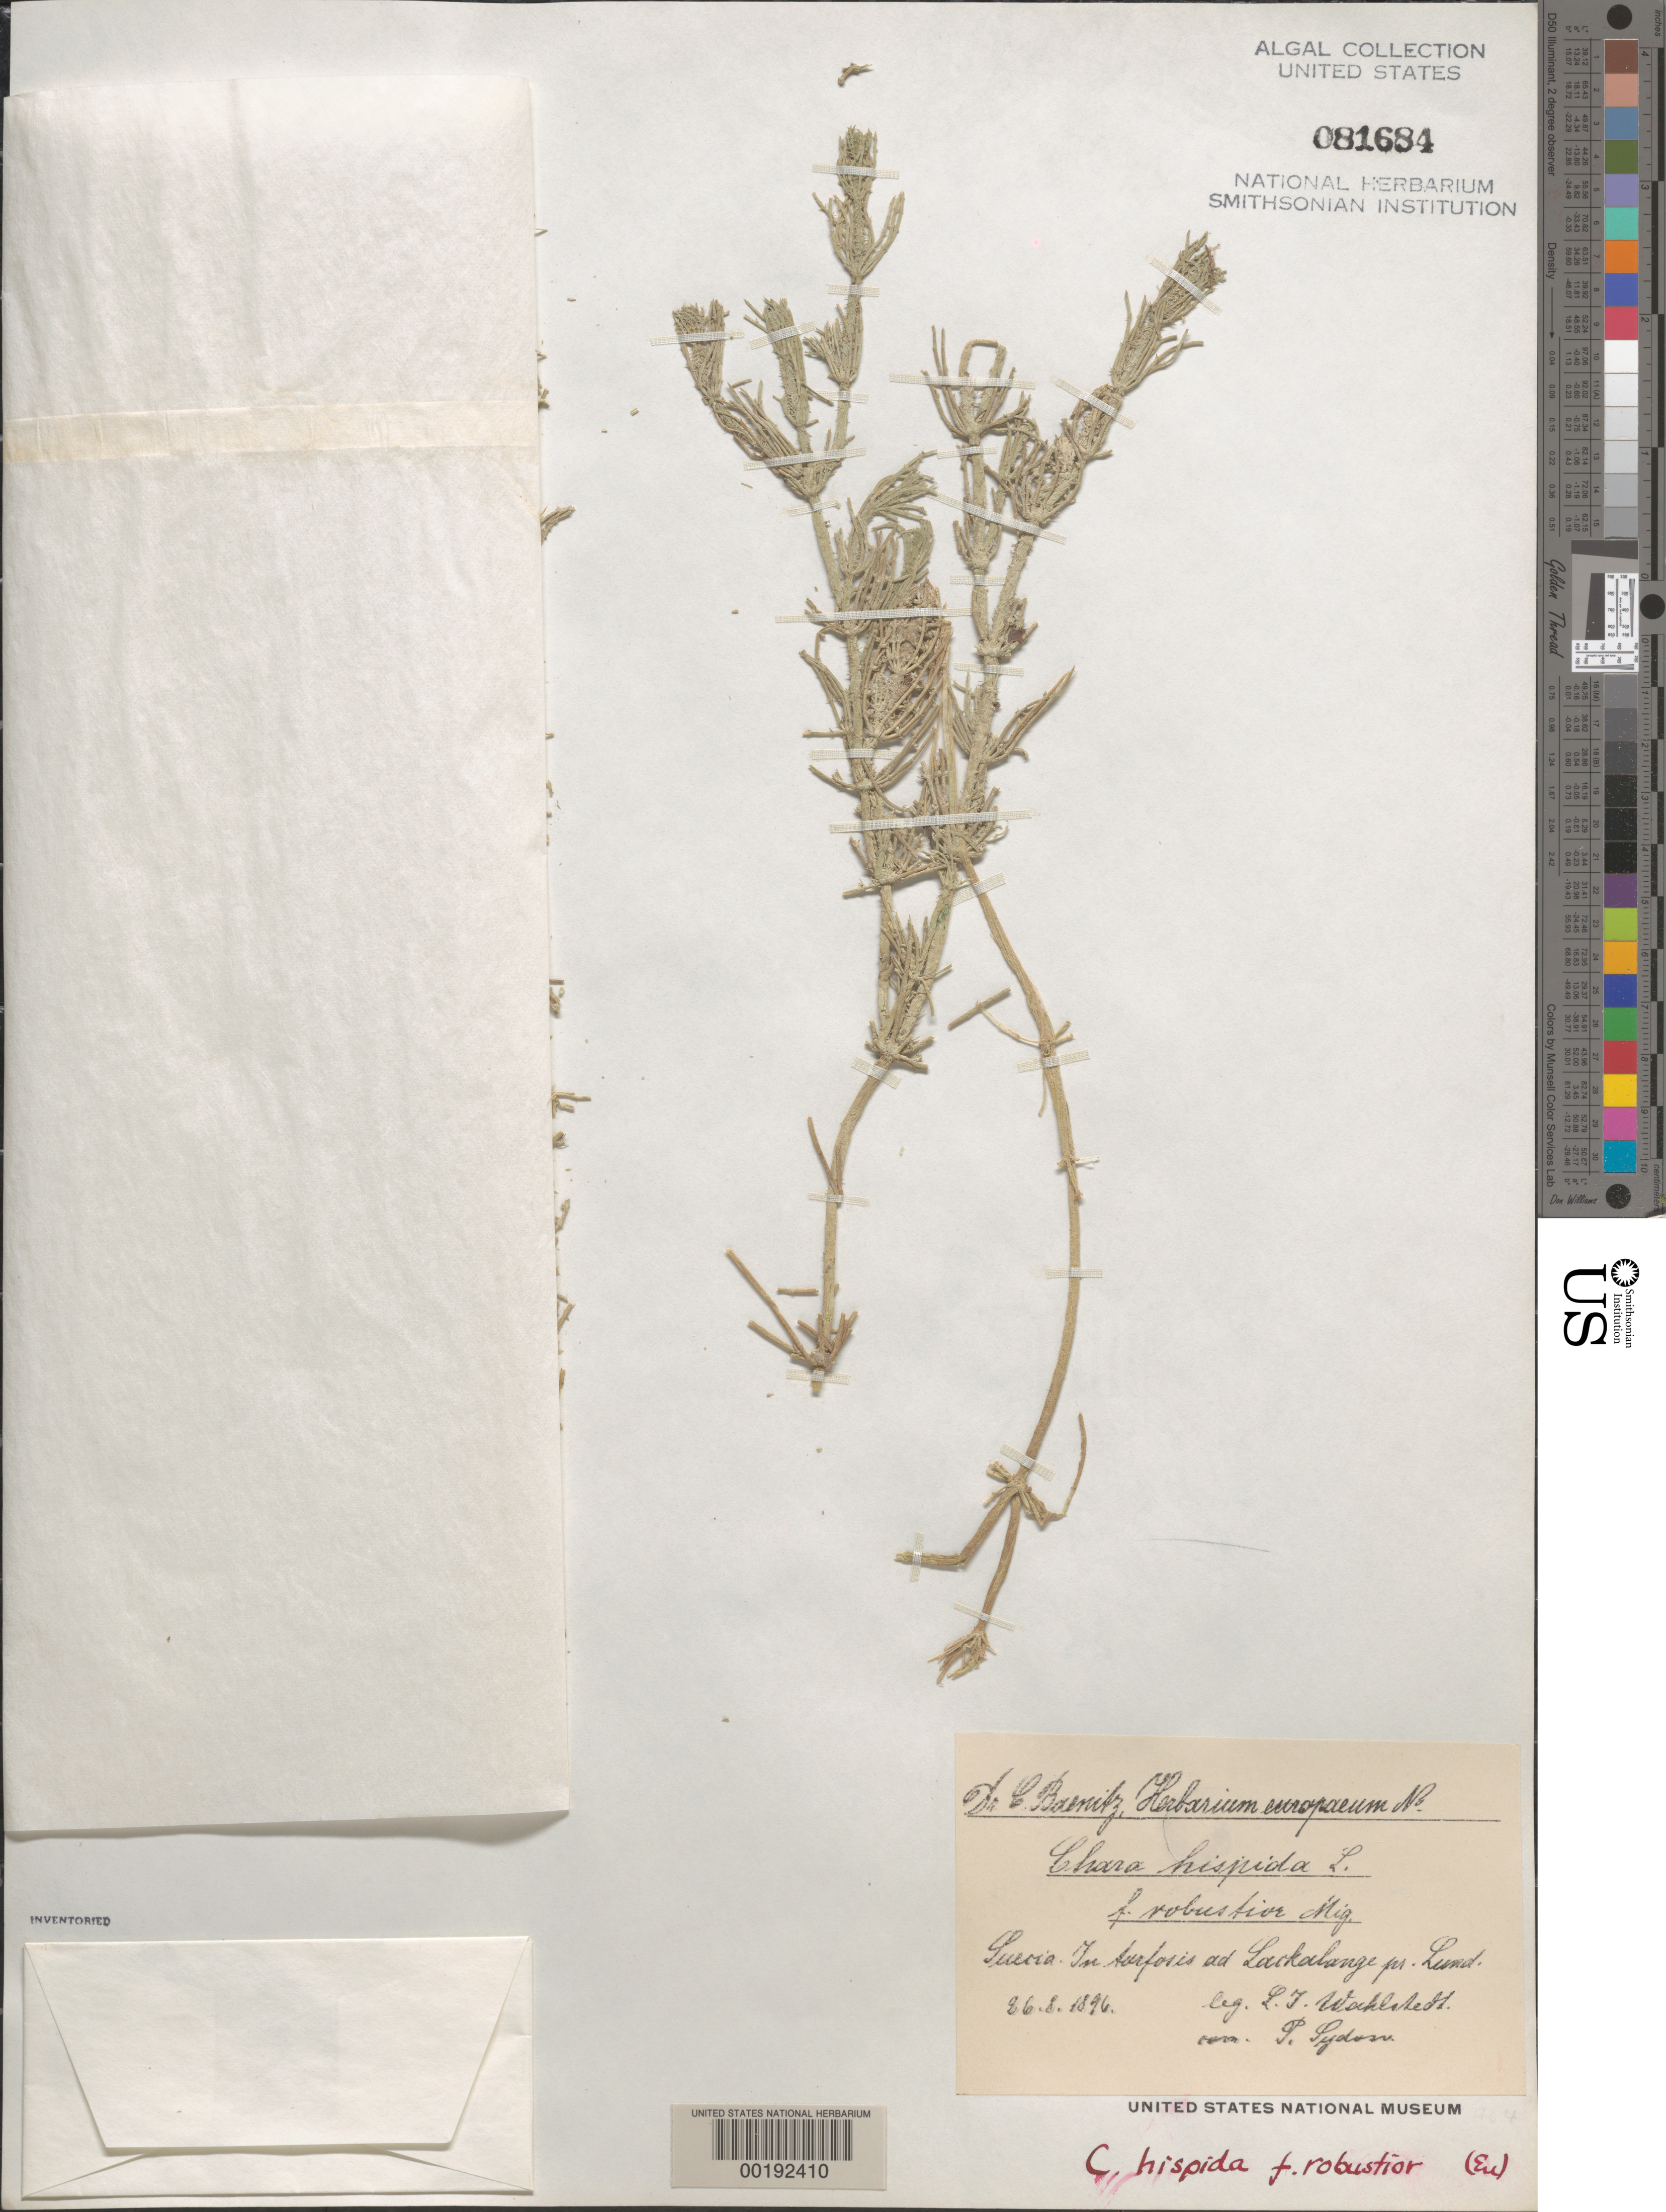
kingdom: Plantae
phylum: Charophyta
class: Charophyceae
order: Charales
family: Characeae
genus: Chara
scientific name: Chara hispida f. robustior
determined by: Sydow, P.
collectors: L. J. Wahlstedt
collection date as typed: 26 Aug 1896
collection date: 1896-08-26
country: Sweden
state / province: Skåne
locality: Lackalange near lund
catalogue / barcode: US 81684